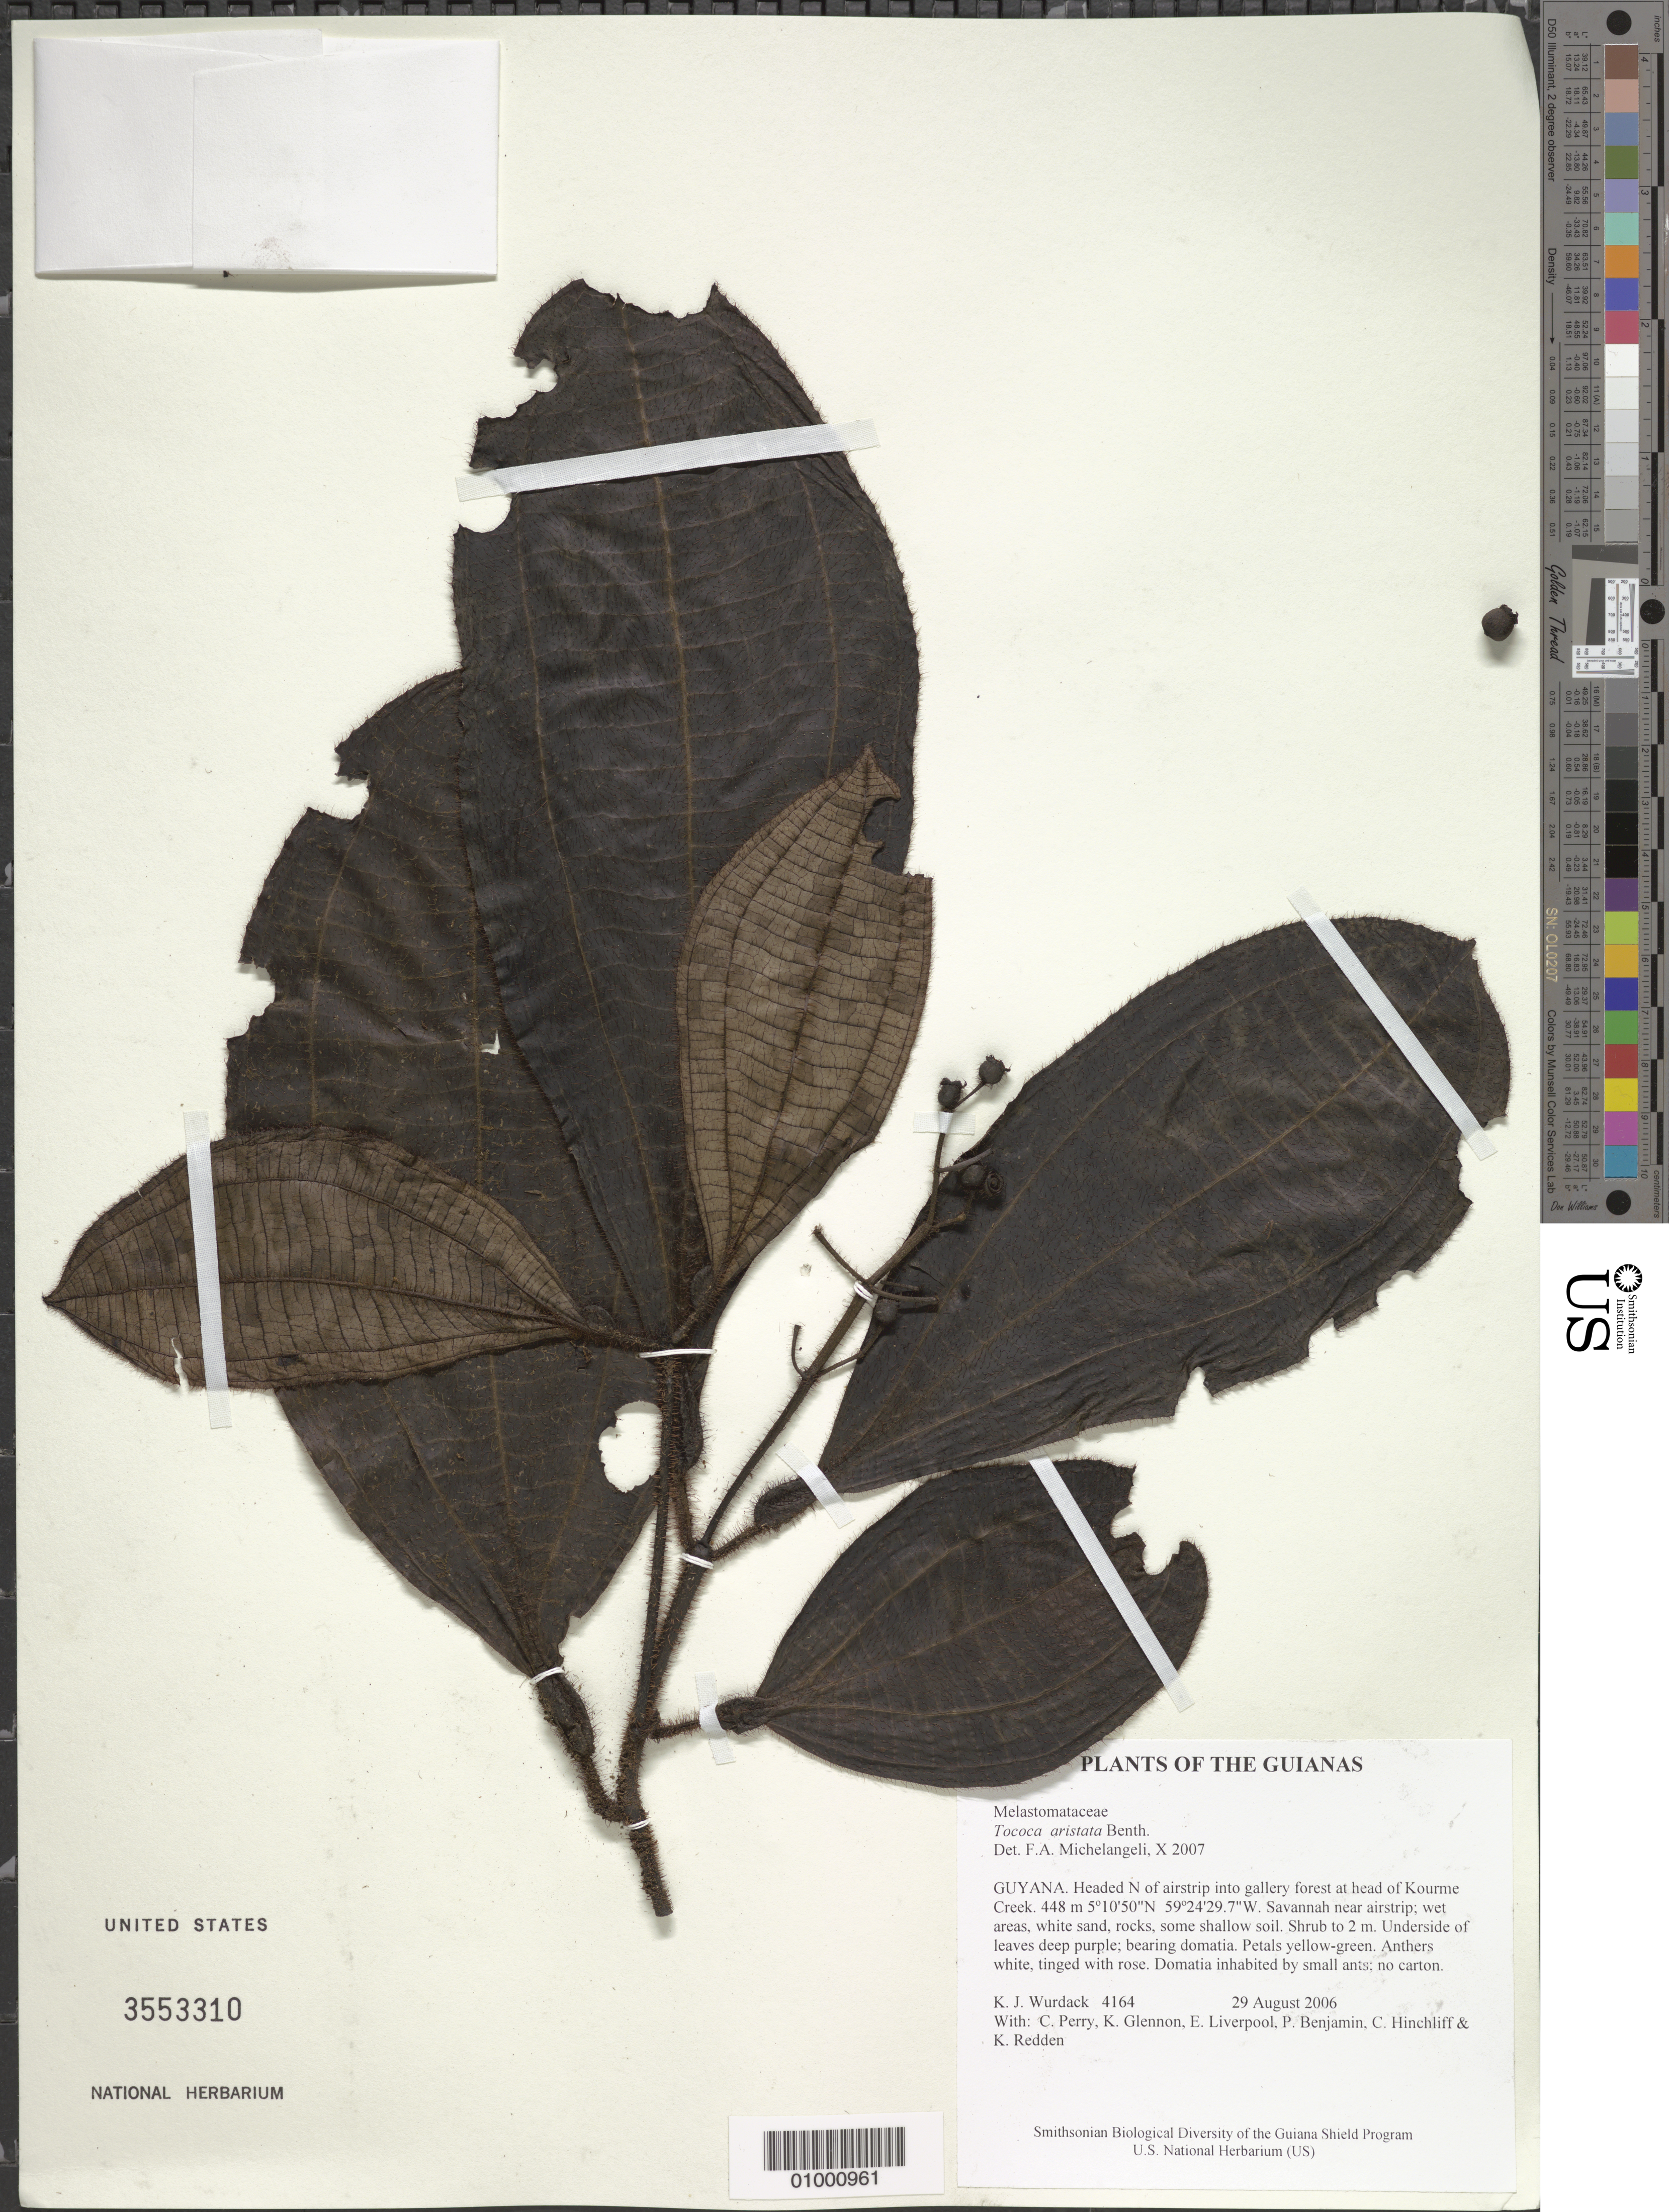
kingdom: Plantae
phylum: Tracheophyta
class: Magnoliopsida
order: Myrtales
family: Melastomataceae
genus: Tococa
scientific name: Tococa aristata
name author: Benth.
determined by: Michelangeli, F. A.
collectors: K. Wurdack, C. Perry, K. Glennon, E. Liverpool, P. Benjamin, C. E. Hinchliff & K. M. Redden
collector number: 4164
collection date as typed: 29 August 2006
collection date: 2006-08-29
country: Guyana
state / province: Potaro-Siparuni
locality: Headed N of airstrip into gallery forest at head of Kourme Creek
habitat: Savanna near airstrip; wet areas, white sand, rocks, some shallow soil.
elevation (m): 448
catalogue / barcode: US 3553310